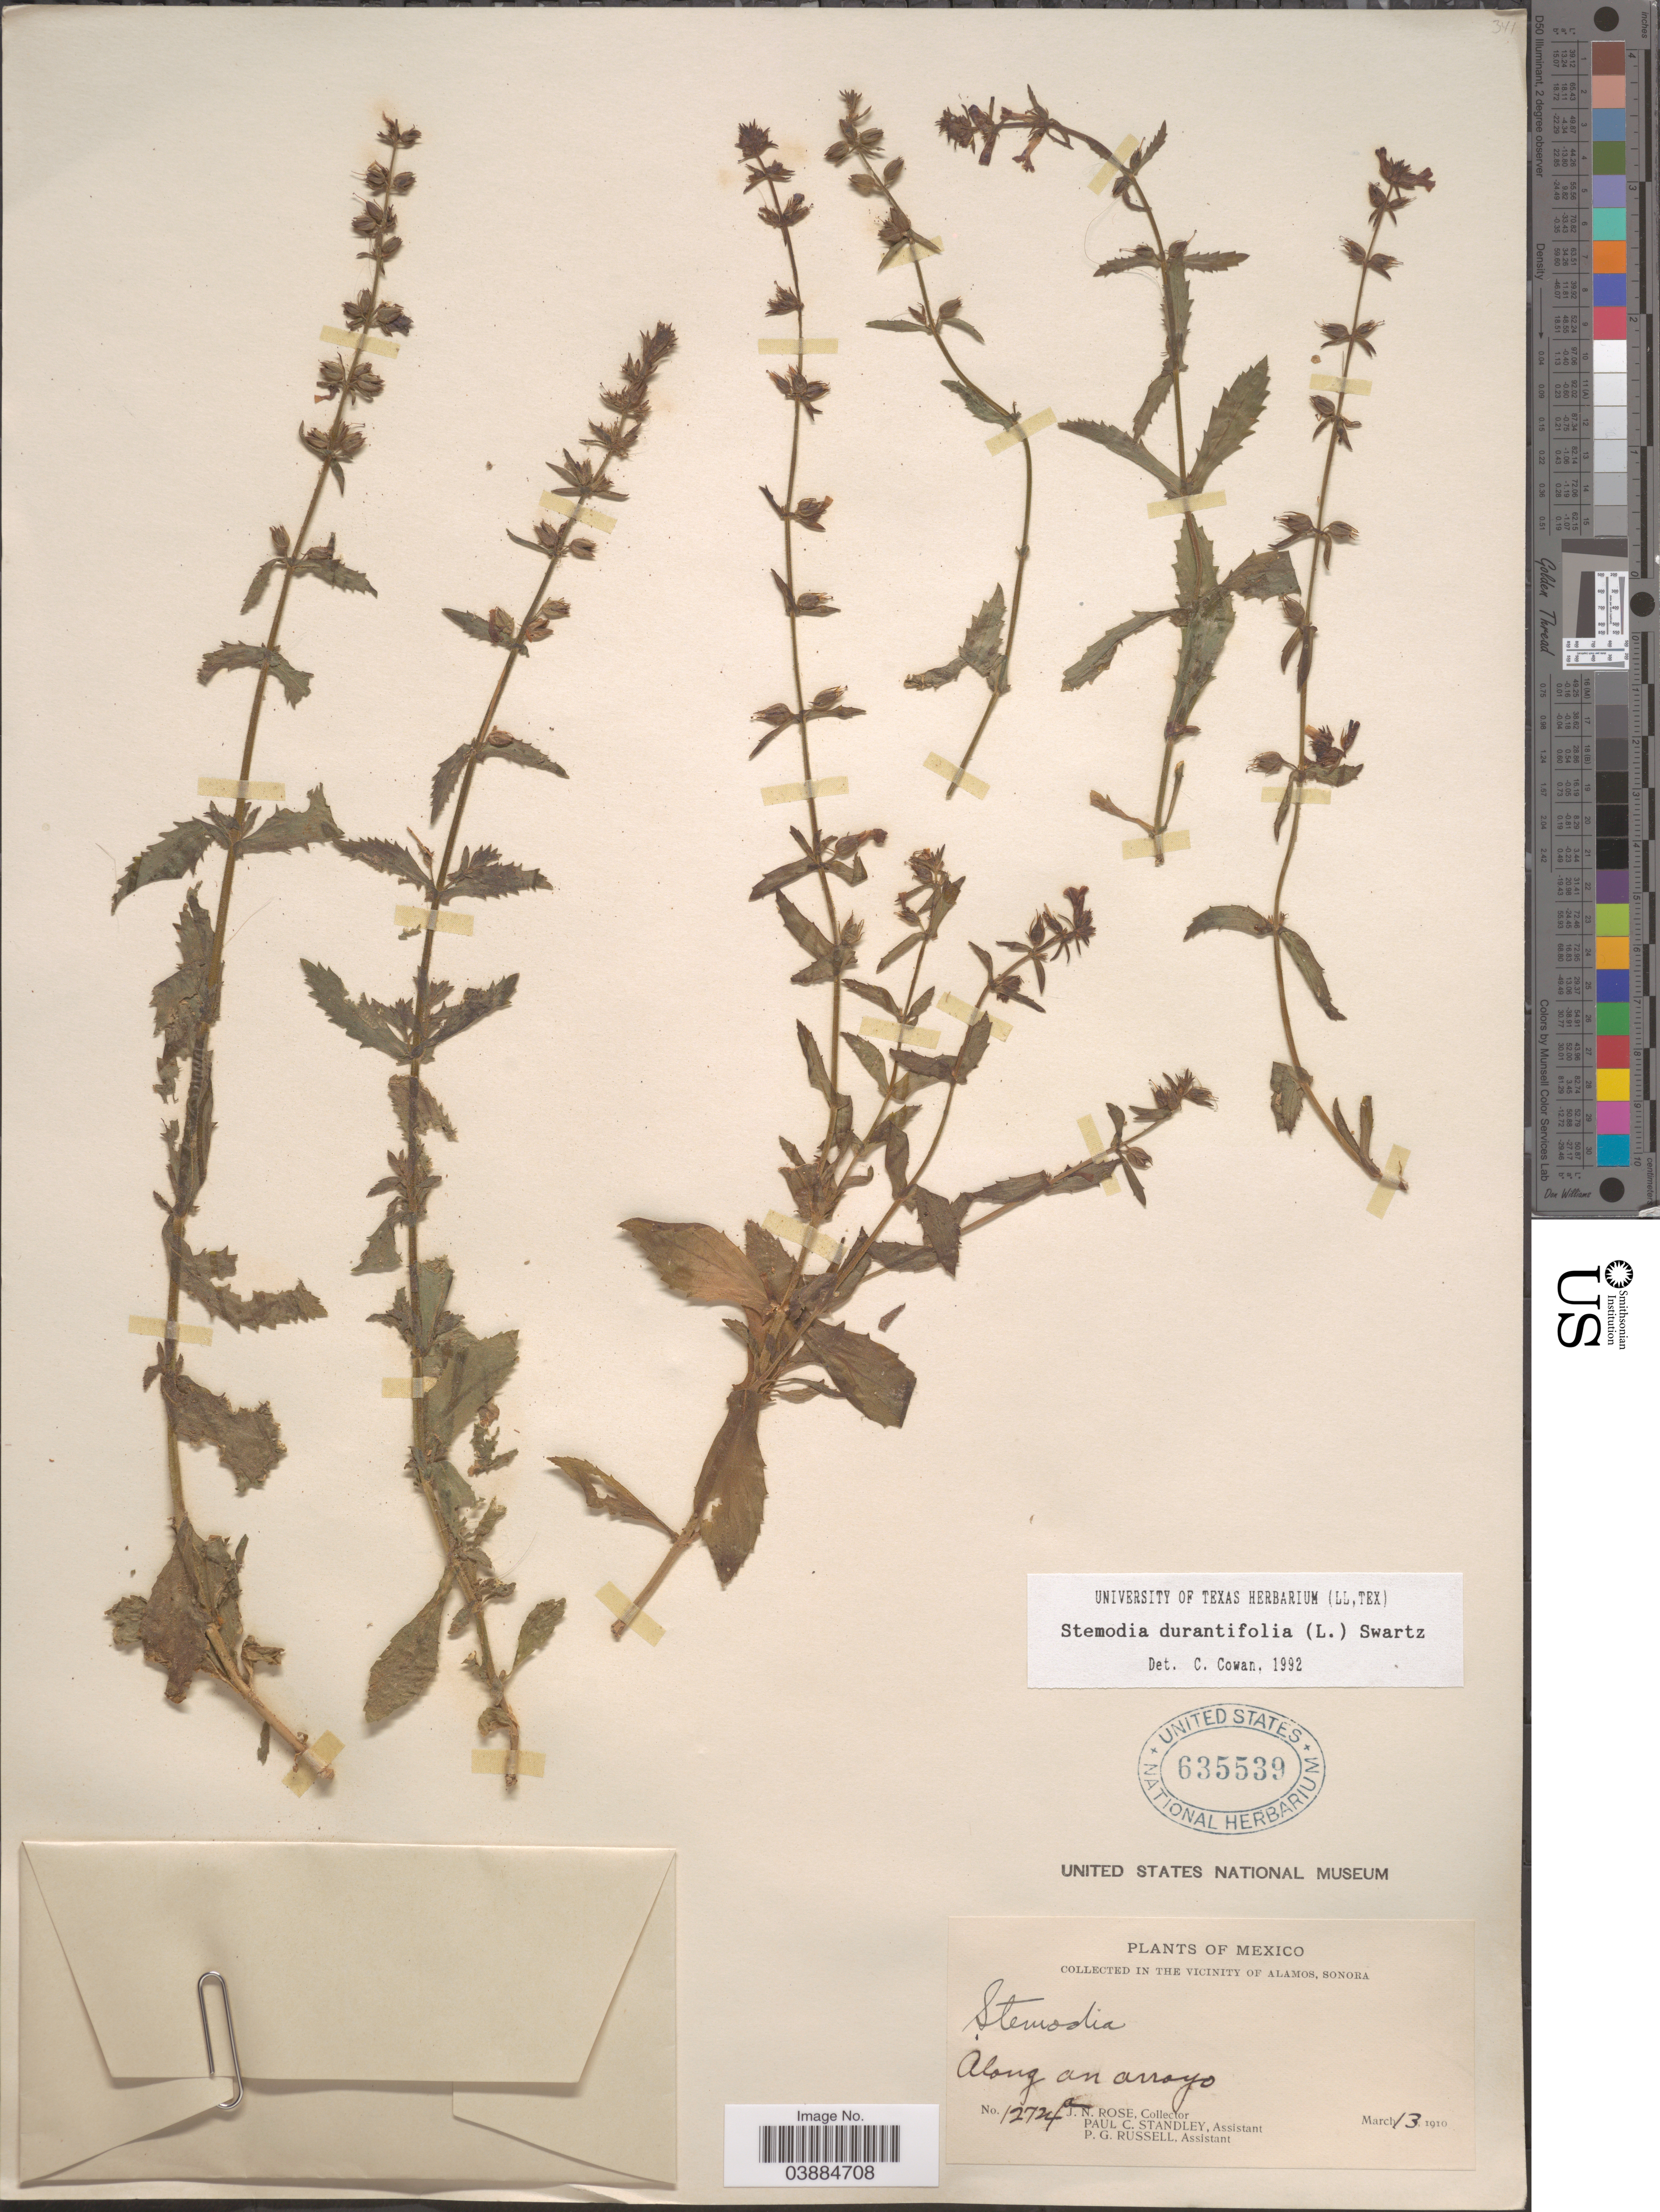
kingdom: Plantae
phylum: Tracheophyta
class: Magnoliopsida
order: Lamiales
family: Plantaginaceae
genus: Stemodia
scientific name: Stemodia durantifolia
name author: (L.) Sw.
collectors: J. N. Rose, P. C. Standley & P. G. Russell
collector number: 12724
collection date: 1910-03-13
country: Mexico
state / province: Sonora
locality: In the vicinity of Alamos. Along an Arroyo.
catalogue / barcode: US 635539